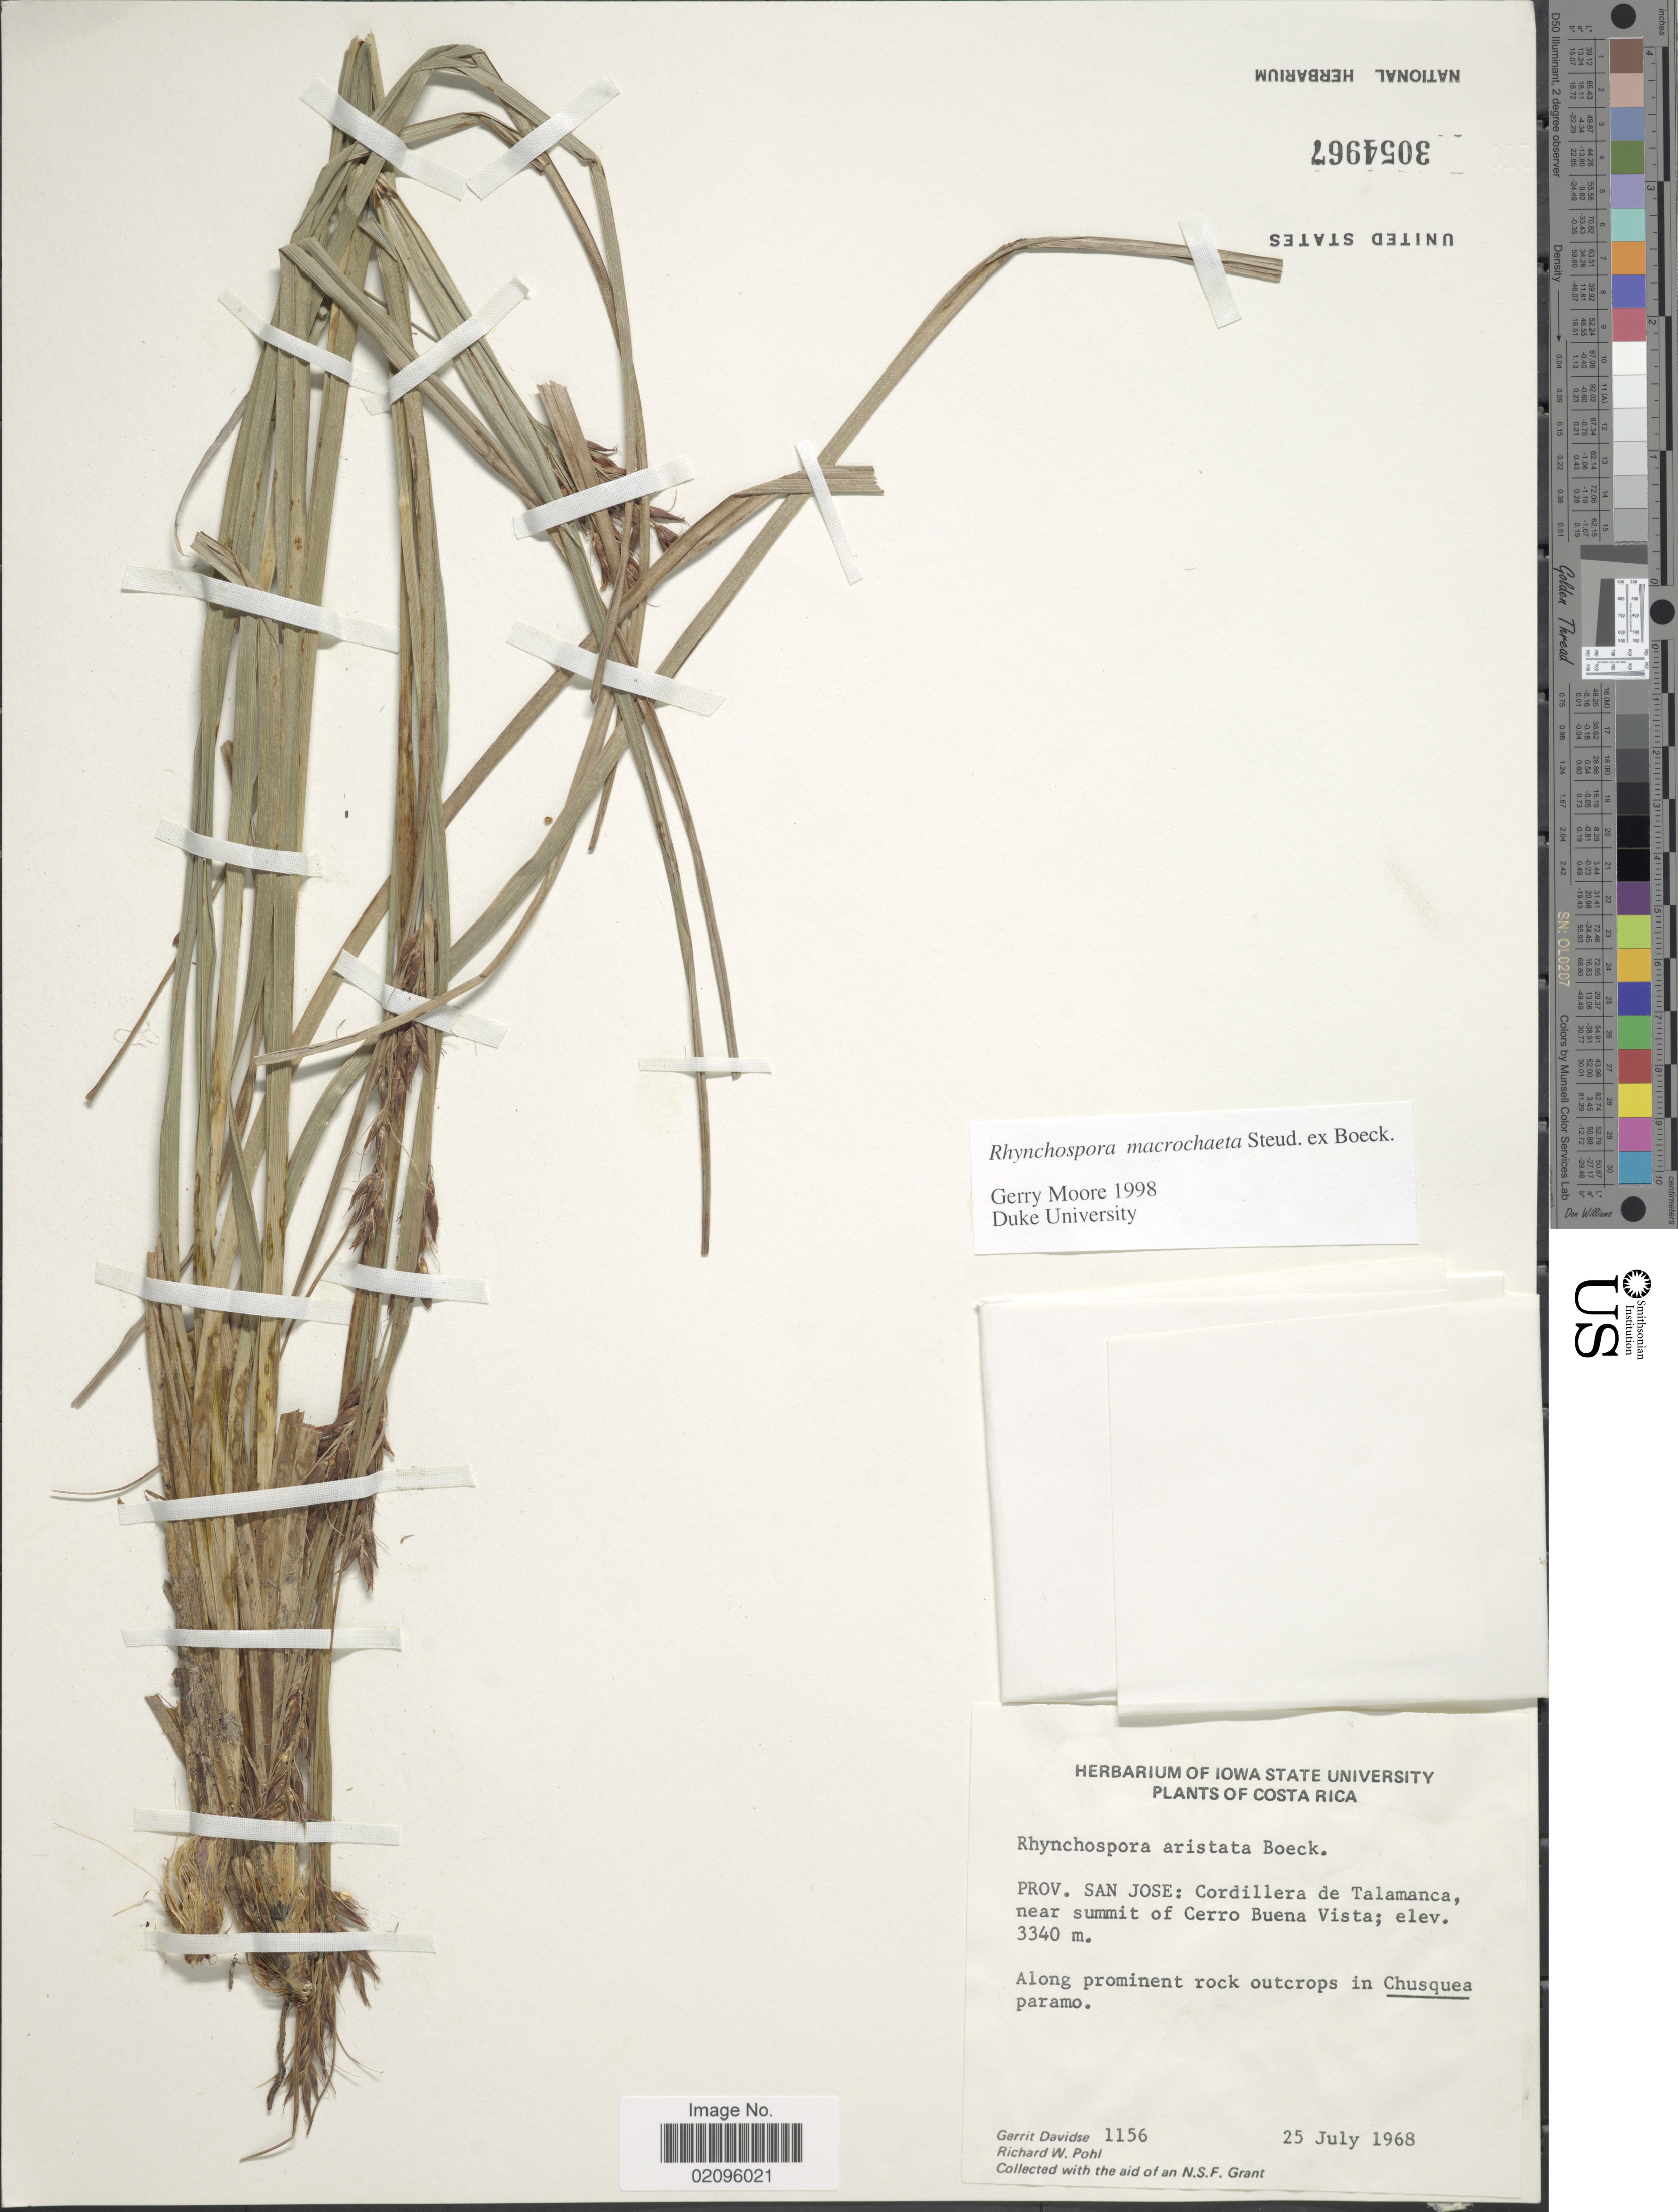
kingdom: Plantae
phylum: Tracheophyta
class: Liliopsida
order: Poales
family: Cyperaceae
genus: Rhynchospora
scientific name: Rhynchospora macrochaeta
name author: Steud. ex Boeckeler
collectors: G. Davidse & R. W. Pohl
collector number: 1156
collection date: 1968-07-25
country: Costa Rica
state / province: San José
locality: Cordillera de Talamanca, near summit of Cerro Buena Vista, along prominent rock outcrops.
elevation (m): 3340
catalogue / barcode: US 3054967